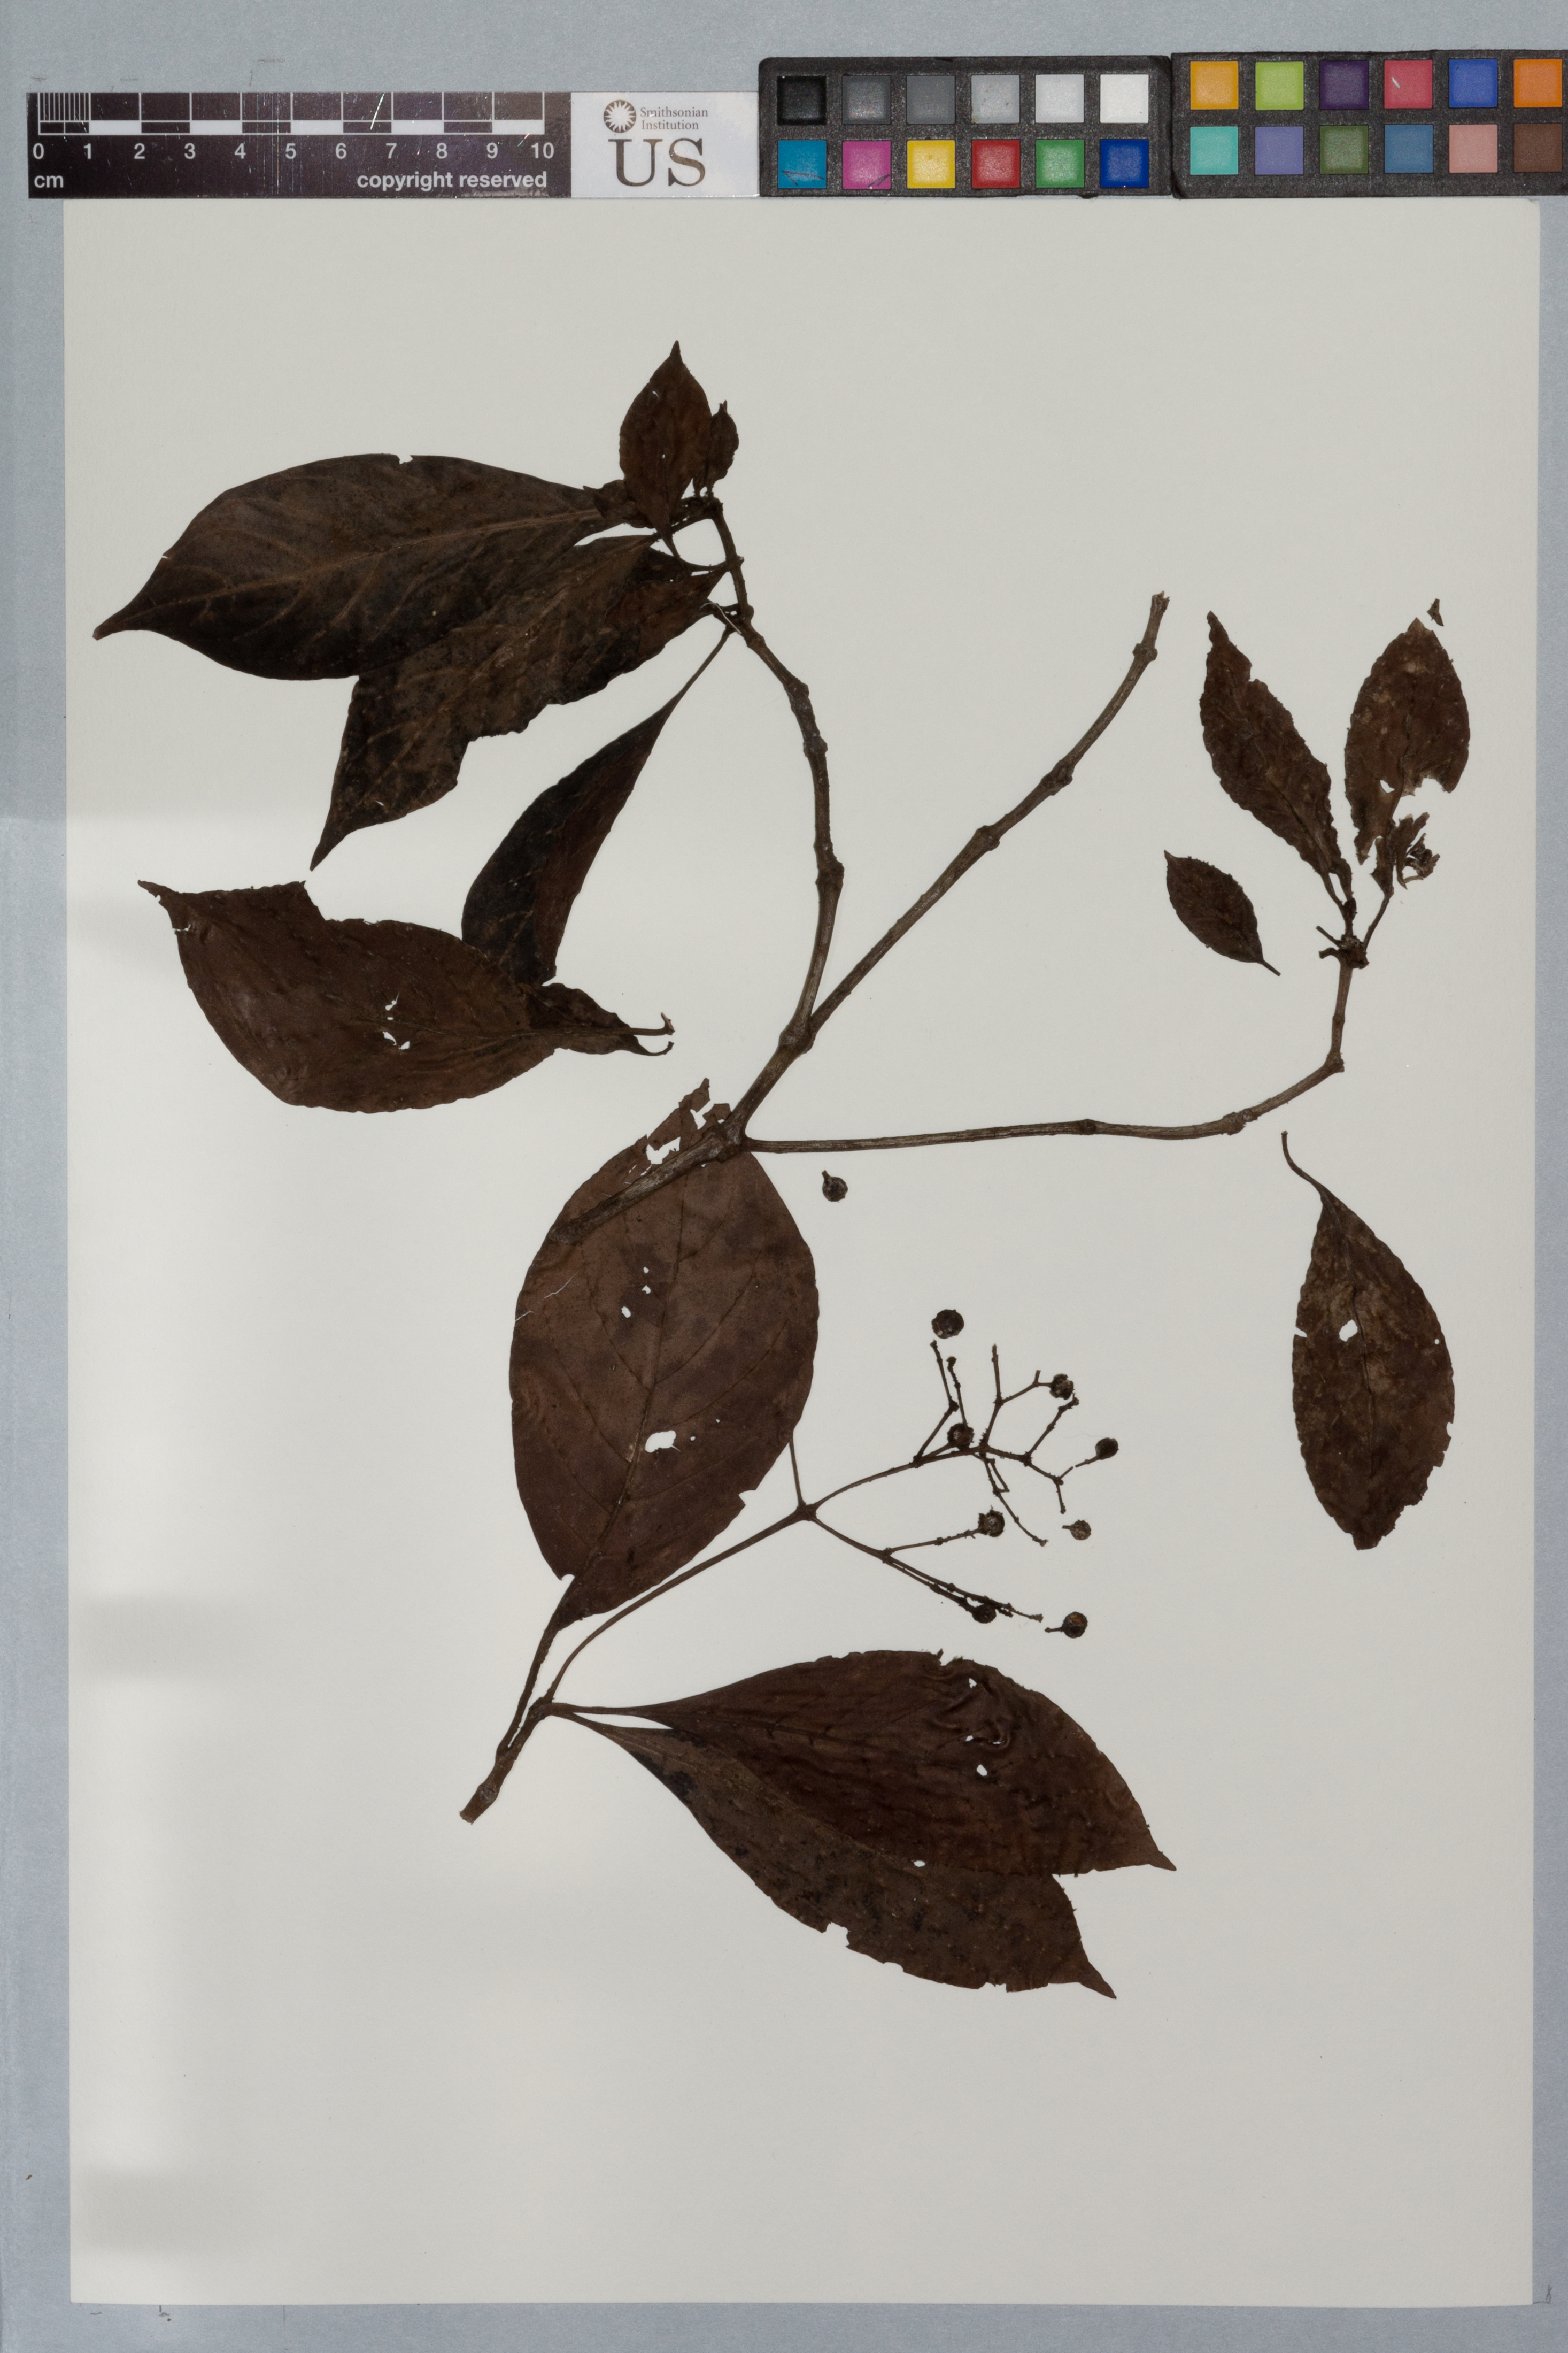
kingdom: Plantae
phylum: Tracheophyta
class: Magnoliopsida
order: Gentianales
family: Rubiaceae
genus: Psychotria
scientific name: Psychotria mapourioides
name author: DC.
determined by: Taylor, Charlotte M.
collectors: B. Hoffman & G. Marco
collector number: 2303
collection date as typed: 5 August 1992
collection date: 1992-08-05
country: Guyana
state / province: Cuyuni-Mazaruni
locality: Pakaraima Mountains, Meamu River camp, below 1st big rapids, furthest navigable point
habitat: Large sandstone boulders by river. Mixed forest on steep cliffs above river; mixed herb, bryophyte, pteridophyte community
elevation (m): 80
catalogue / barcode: US 3393063